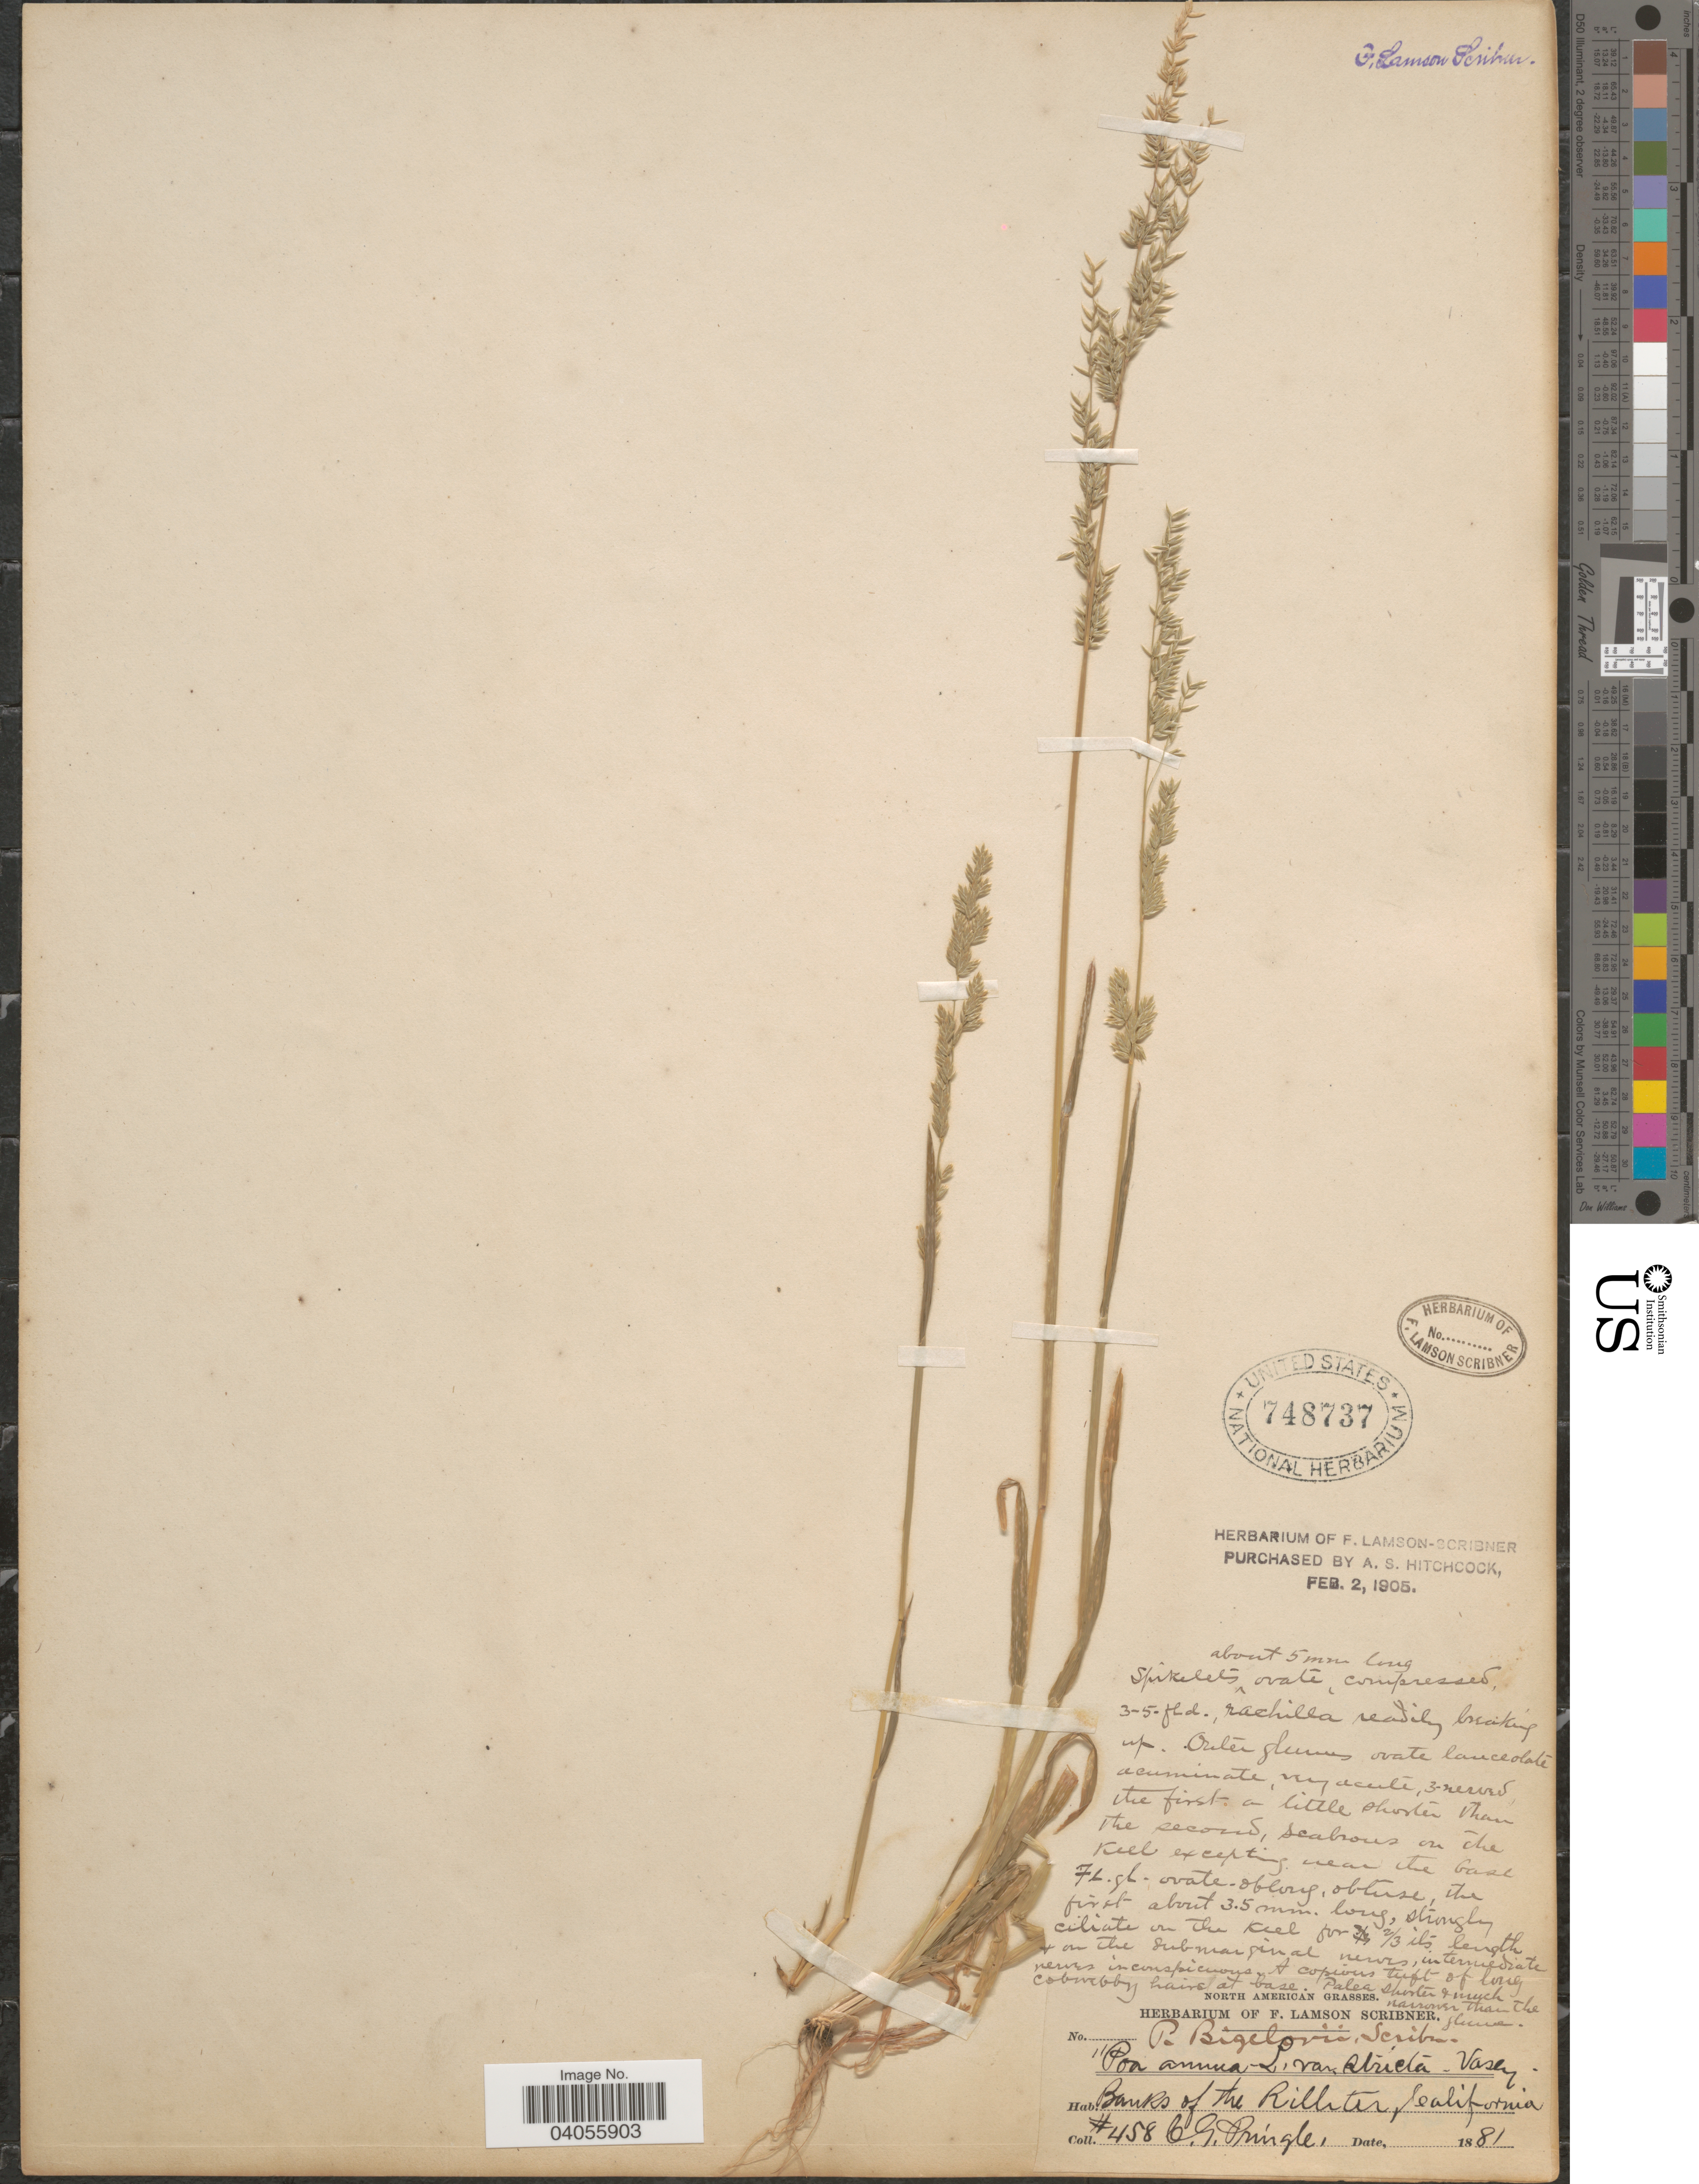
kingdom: Plantae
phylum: Tracheophyta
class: Liliopsida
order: Poales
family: Poaceae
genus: Poa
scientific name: Poa bigelovii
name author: Vasey & Scribn.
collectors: C. G. Pringle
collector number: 458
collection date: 1881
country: United States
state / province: California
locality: Banks of the Rilhter [interpreted].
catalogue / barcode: US 748737